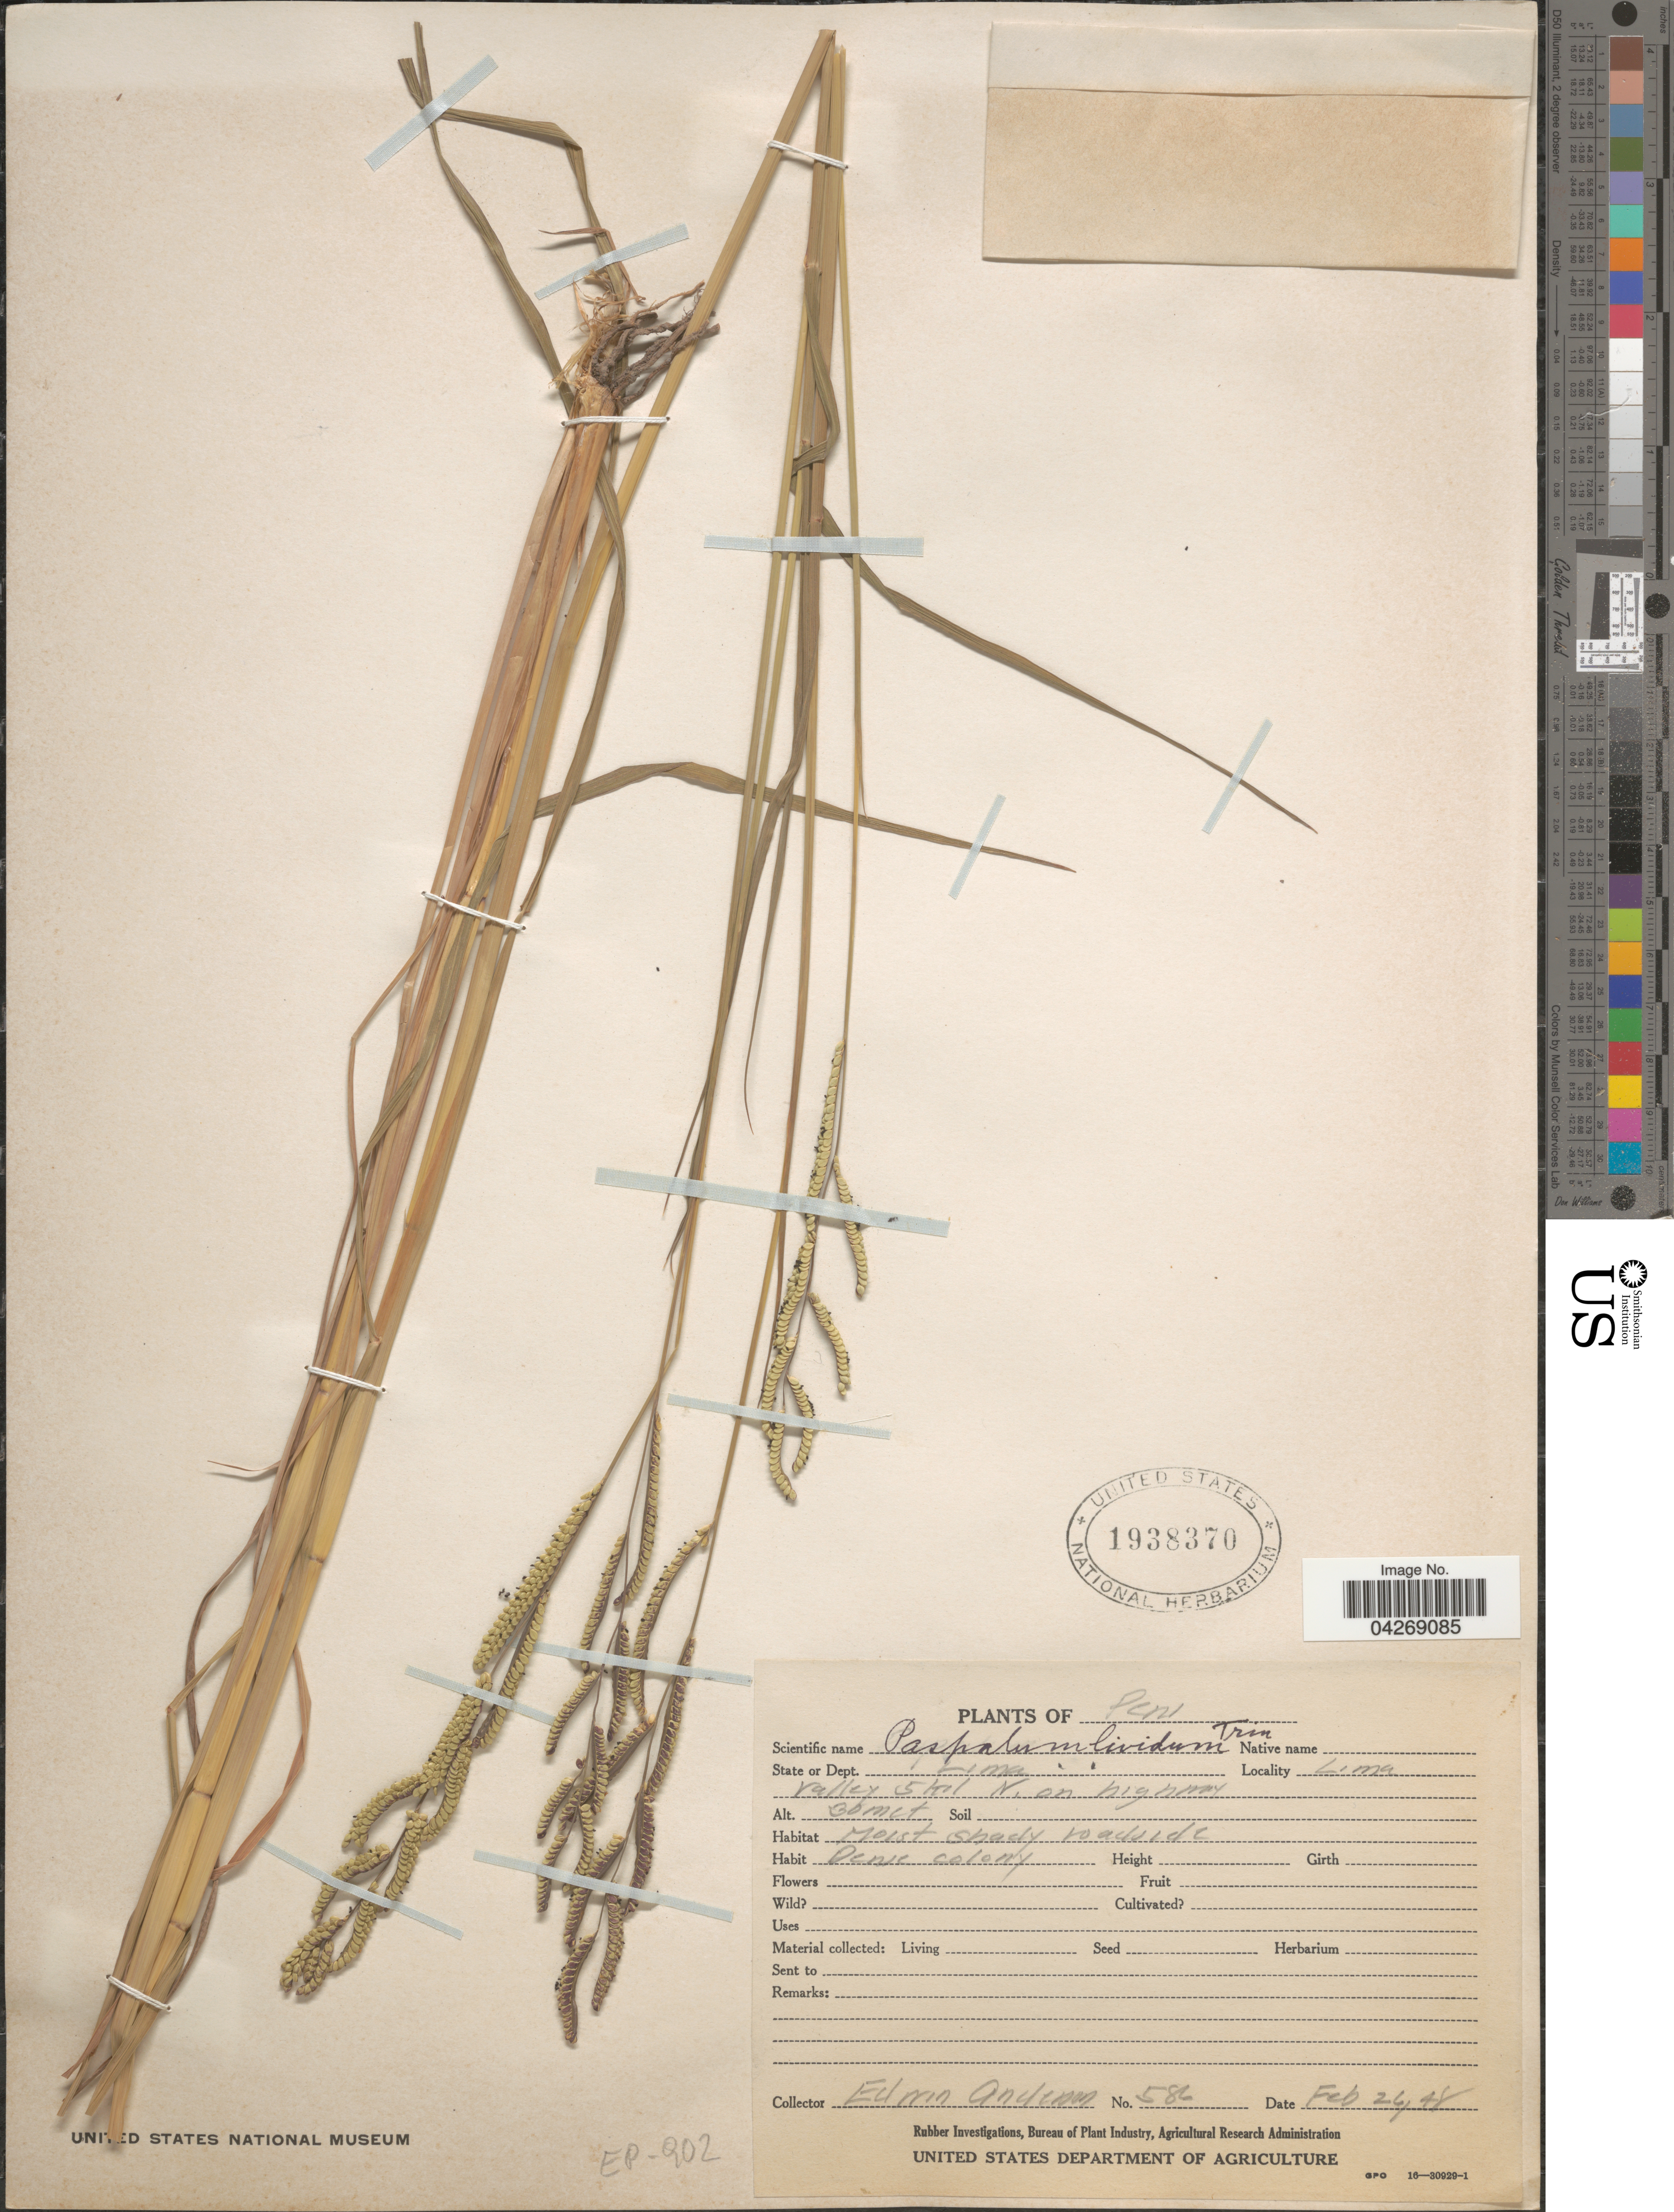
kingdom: Plantae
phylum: Tracheophyta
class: Liliopsida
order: Poales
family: Poaceae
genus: Paspalum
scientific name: Paspalum denticulatum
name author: Trin.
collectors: E. Anderson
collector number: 586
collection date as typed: Transcribed d/m/y: 26/2/48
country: Peru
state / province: Lima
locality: State or Dept. Lima. Valley 5 Km N. on highway. Moist shady roadside.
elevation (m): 30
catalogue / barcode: US 1938370